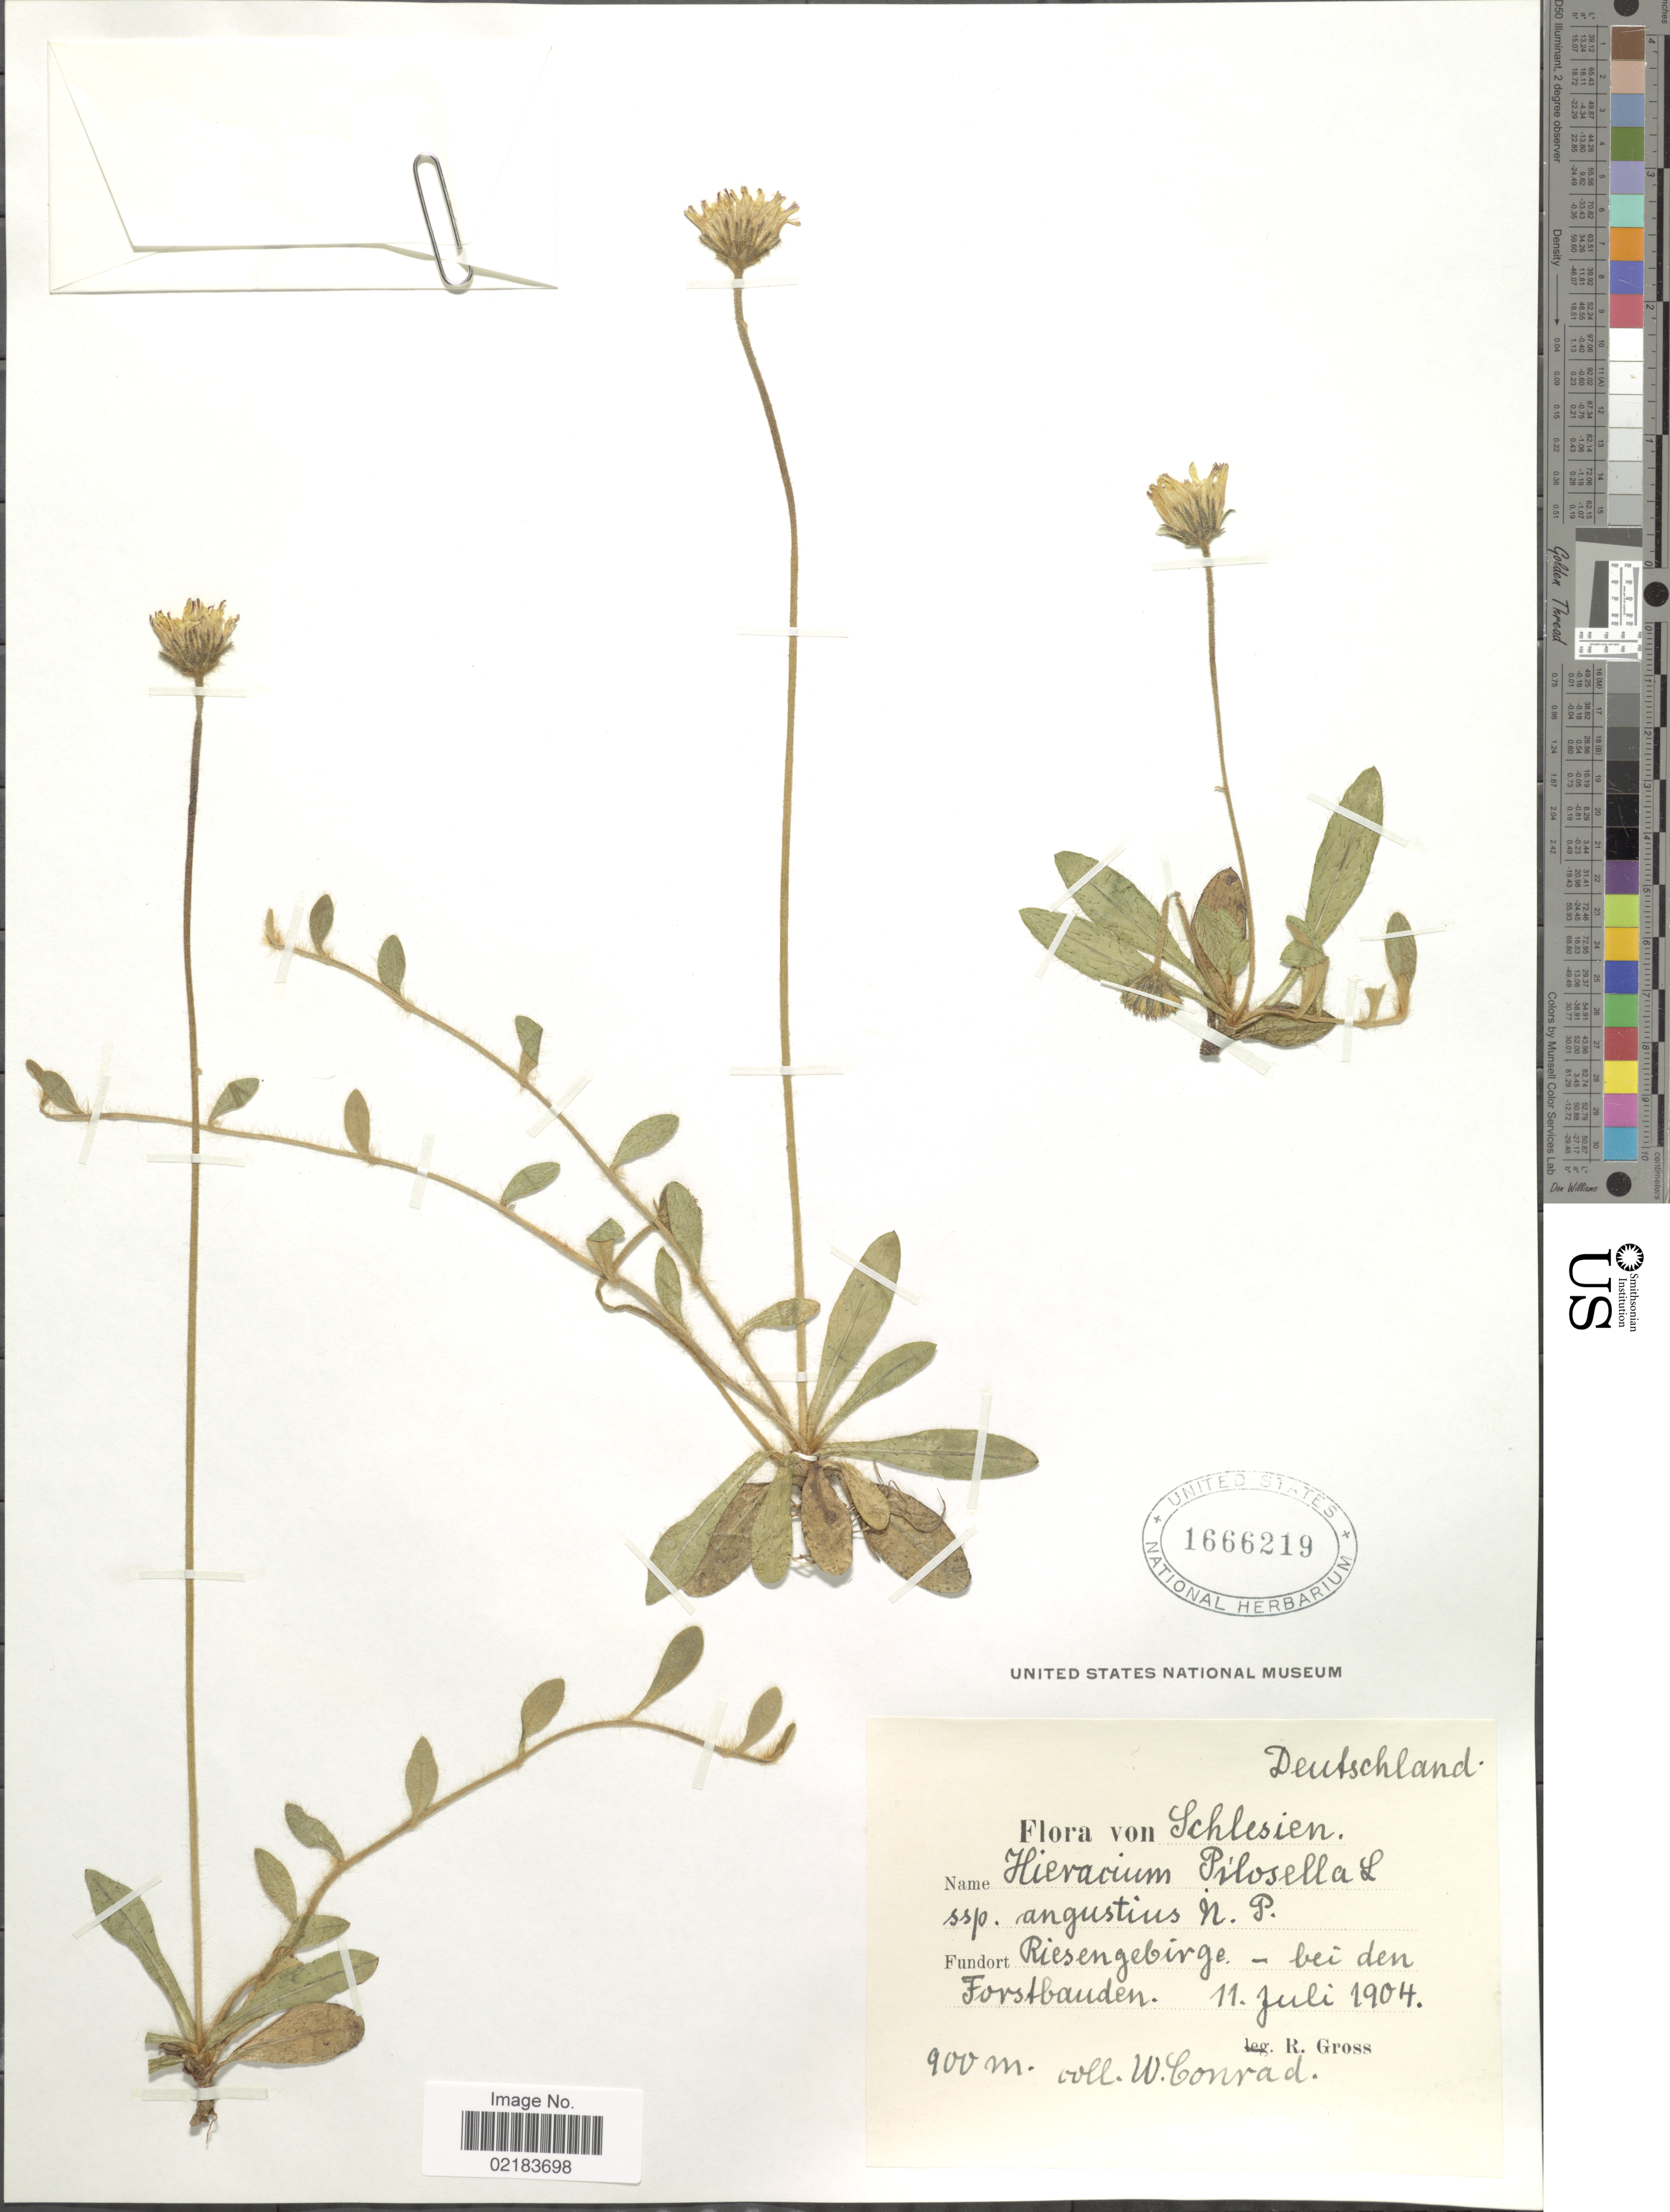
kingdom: Plantae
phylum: Tracheophyta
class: Magnoliopsida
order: Asterales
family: Asteraceae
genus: Pilosella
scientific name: Pilosella officinarum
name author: Vaill.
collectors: W. Conrad & R. Gross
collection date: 1904-07-11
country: Germany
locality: Deutschland. Schlesien. Riesengebirge - bei den Forstbauden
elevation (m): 900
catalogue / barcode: US 1666219